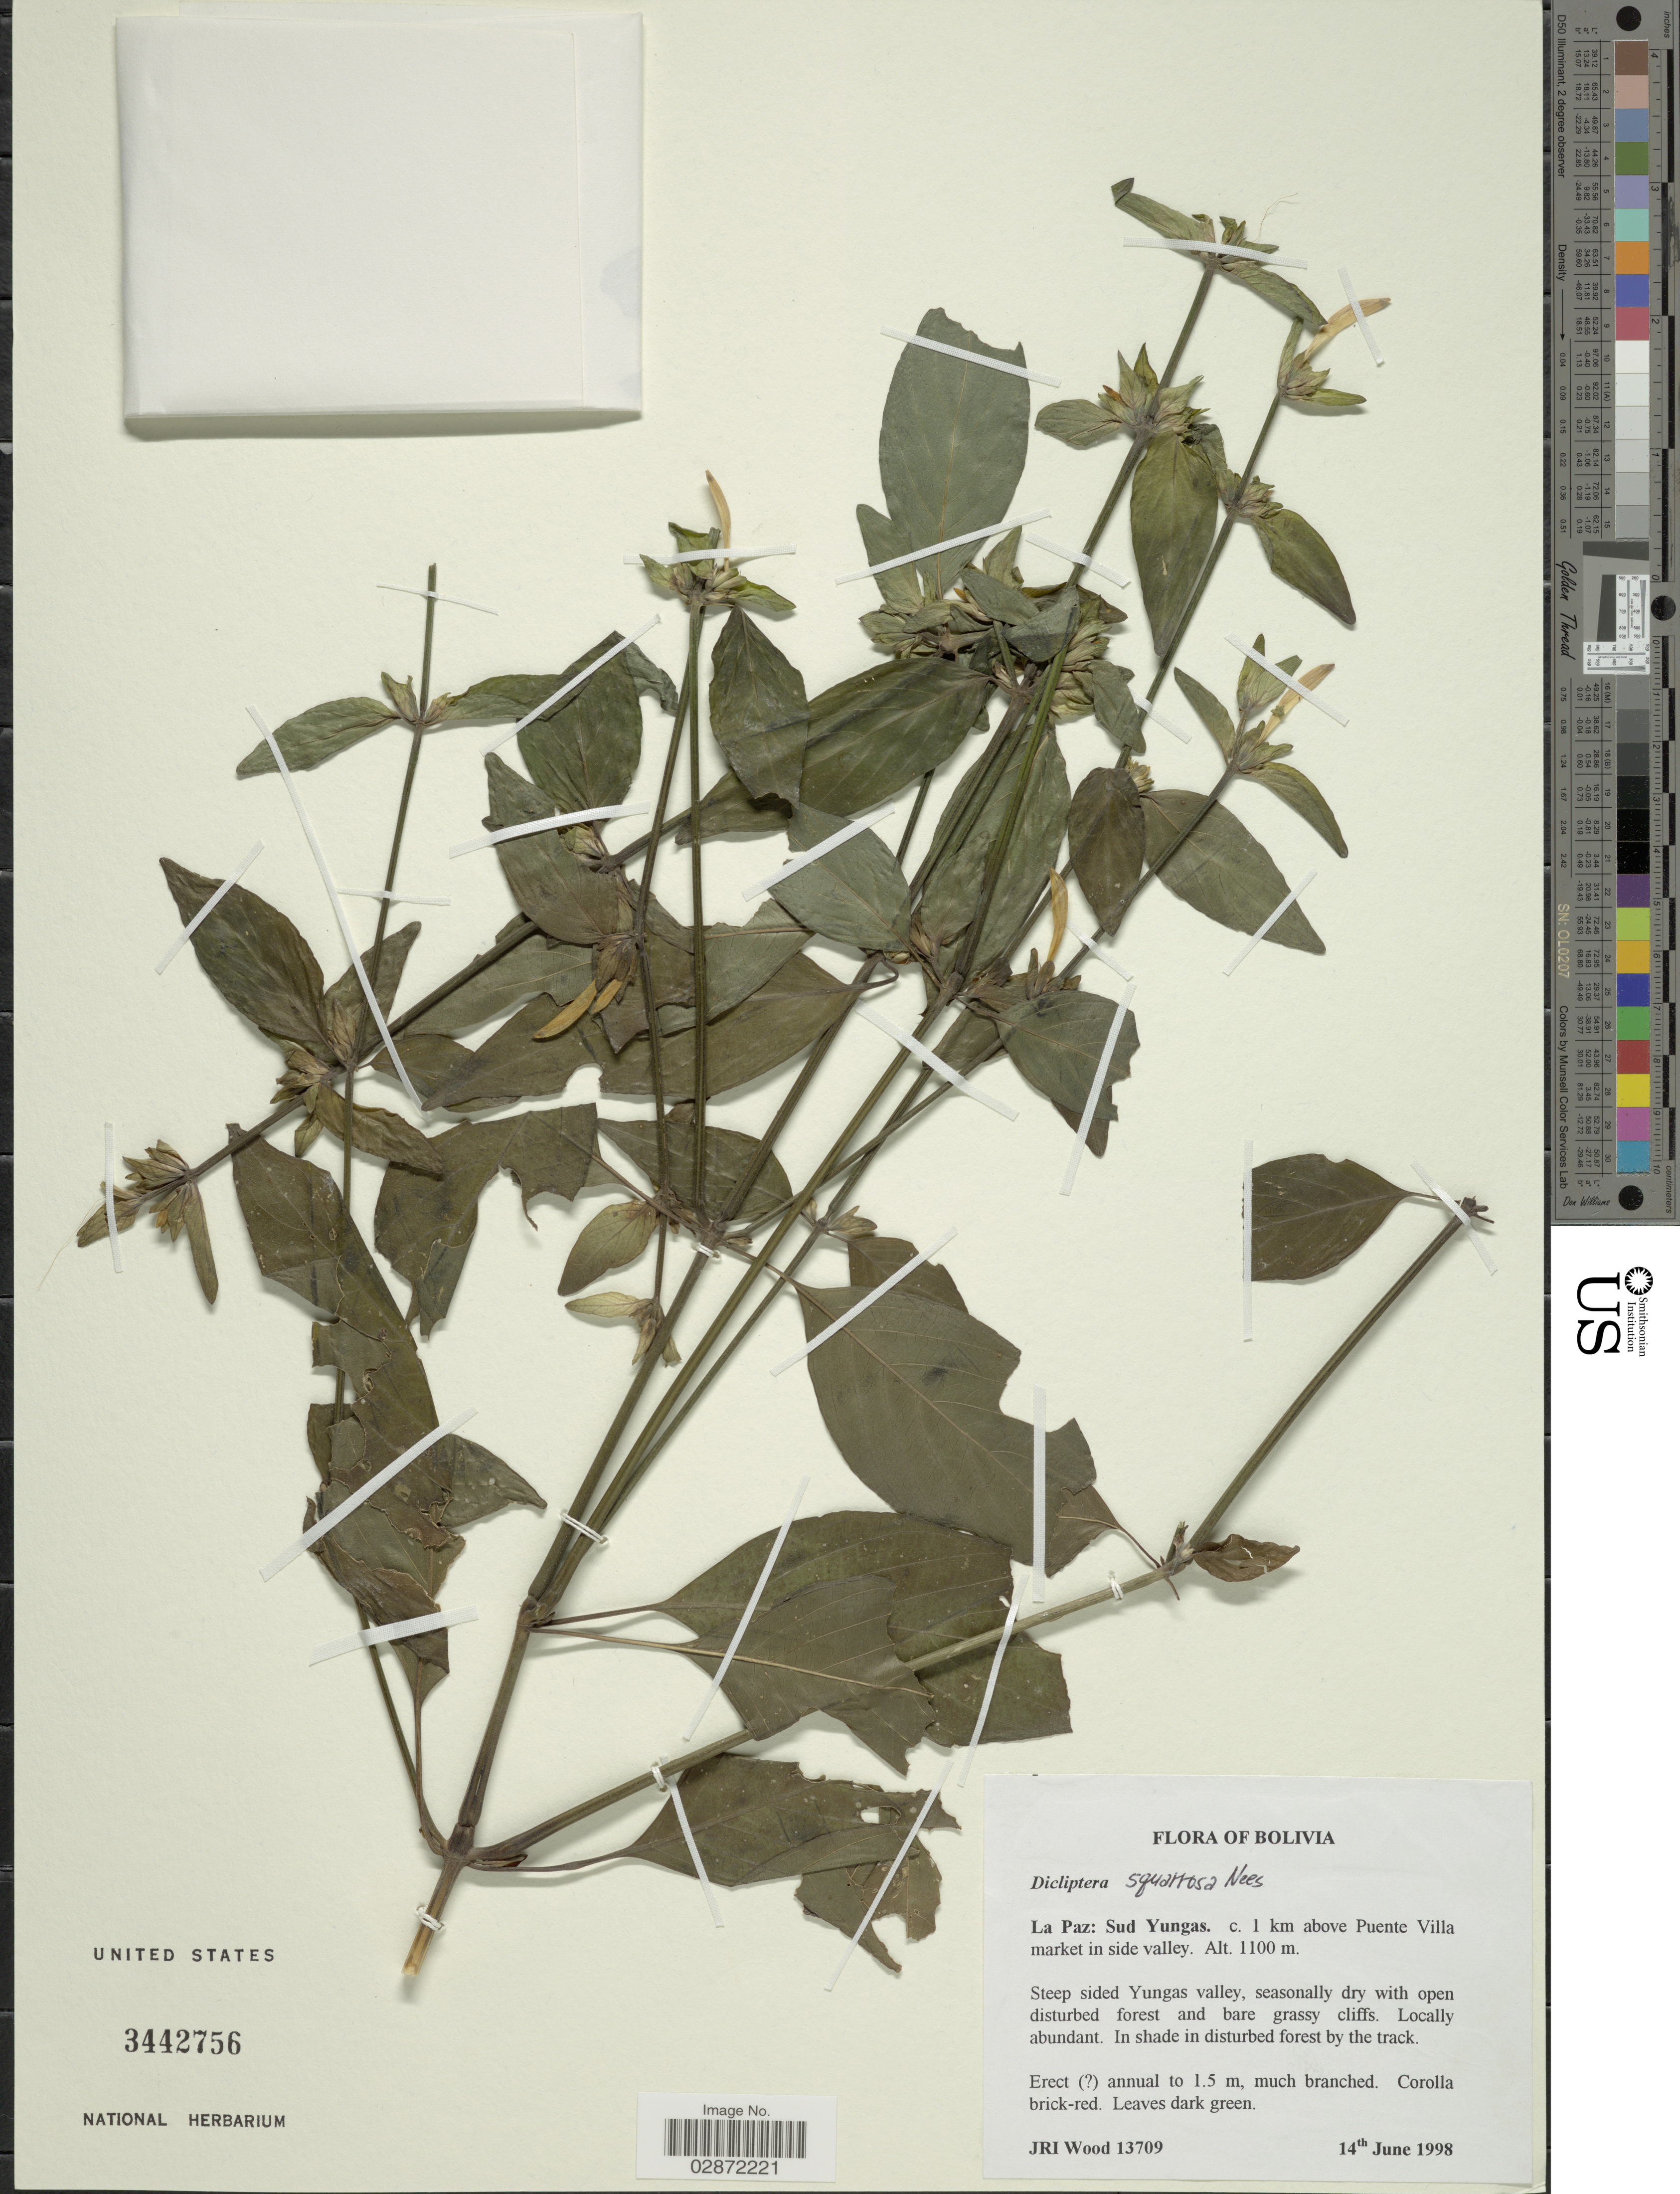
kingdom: Plantae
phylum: Tracheophyta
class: Magnoliopsida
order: Lamiales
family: Acanthaceae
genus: Dicliptera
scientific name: Dicliptera squarrosa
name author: Nees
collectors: J. R. I. Wood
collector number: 13709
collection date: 1998-06-14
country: Bolivia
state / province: La Paz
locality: Sud Yungas. c. 1 km above Puente Villa market in side valley.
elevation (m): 1100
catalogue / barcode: US 3442756